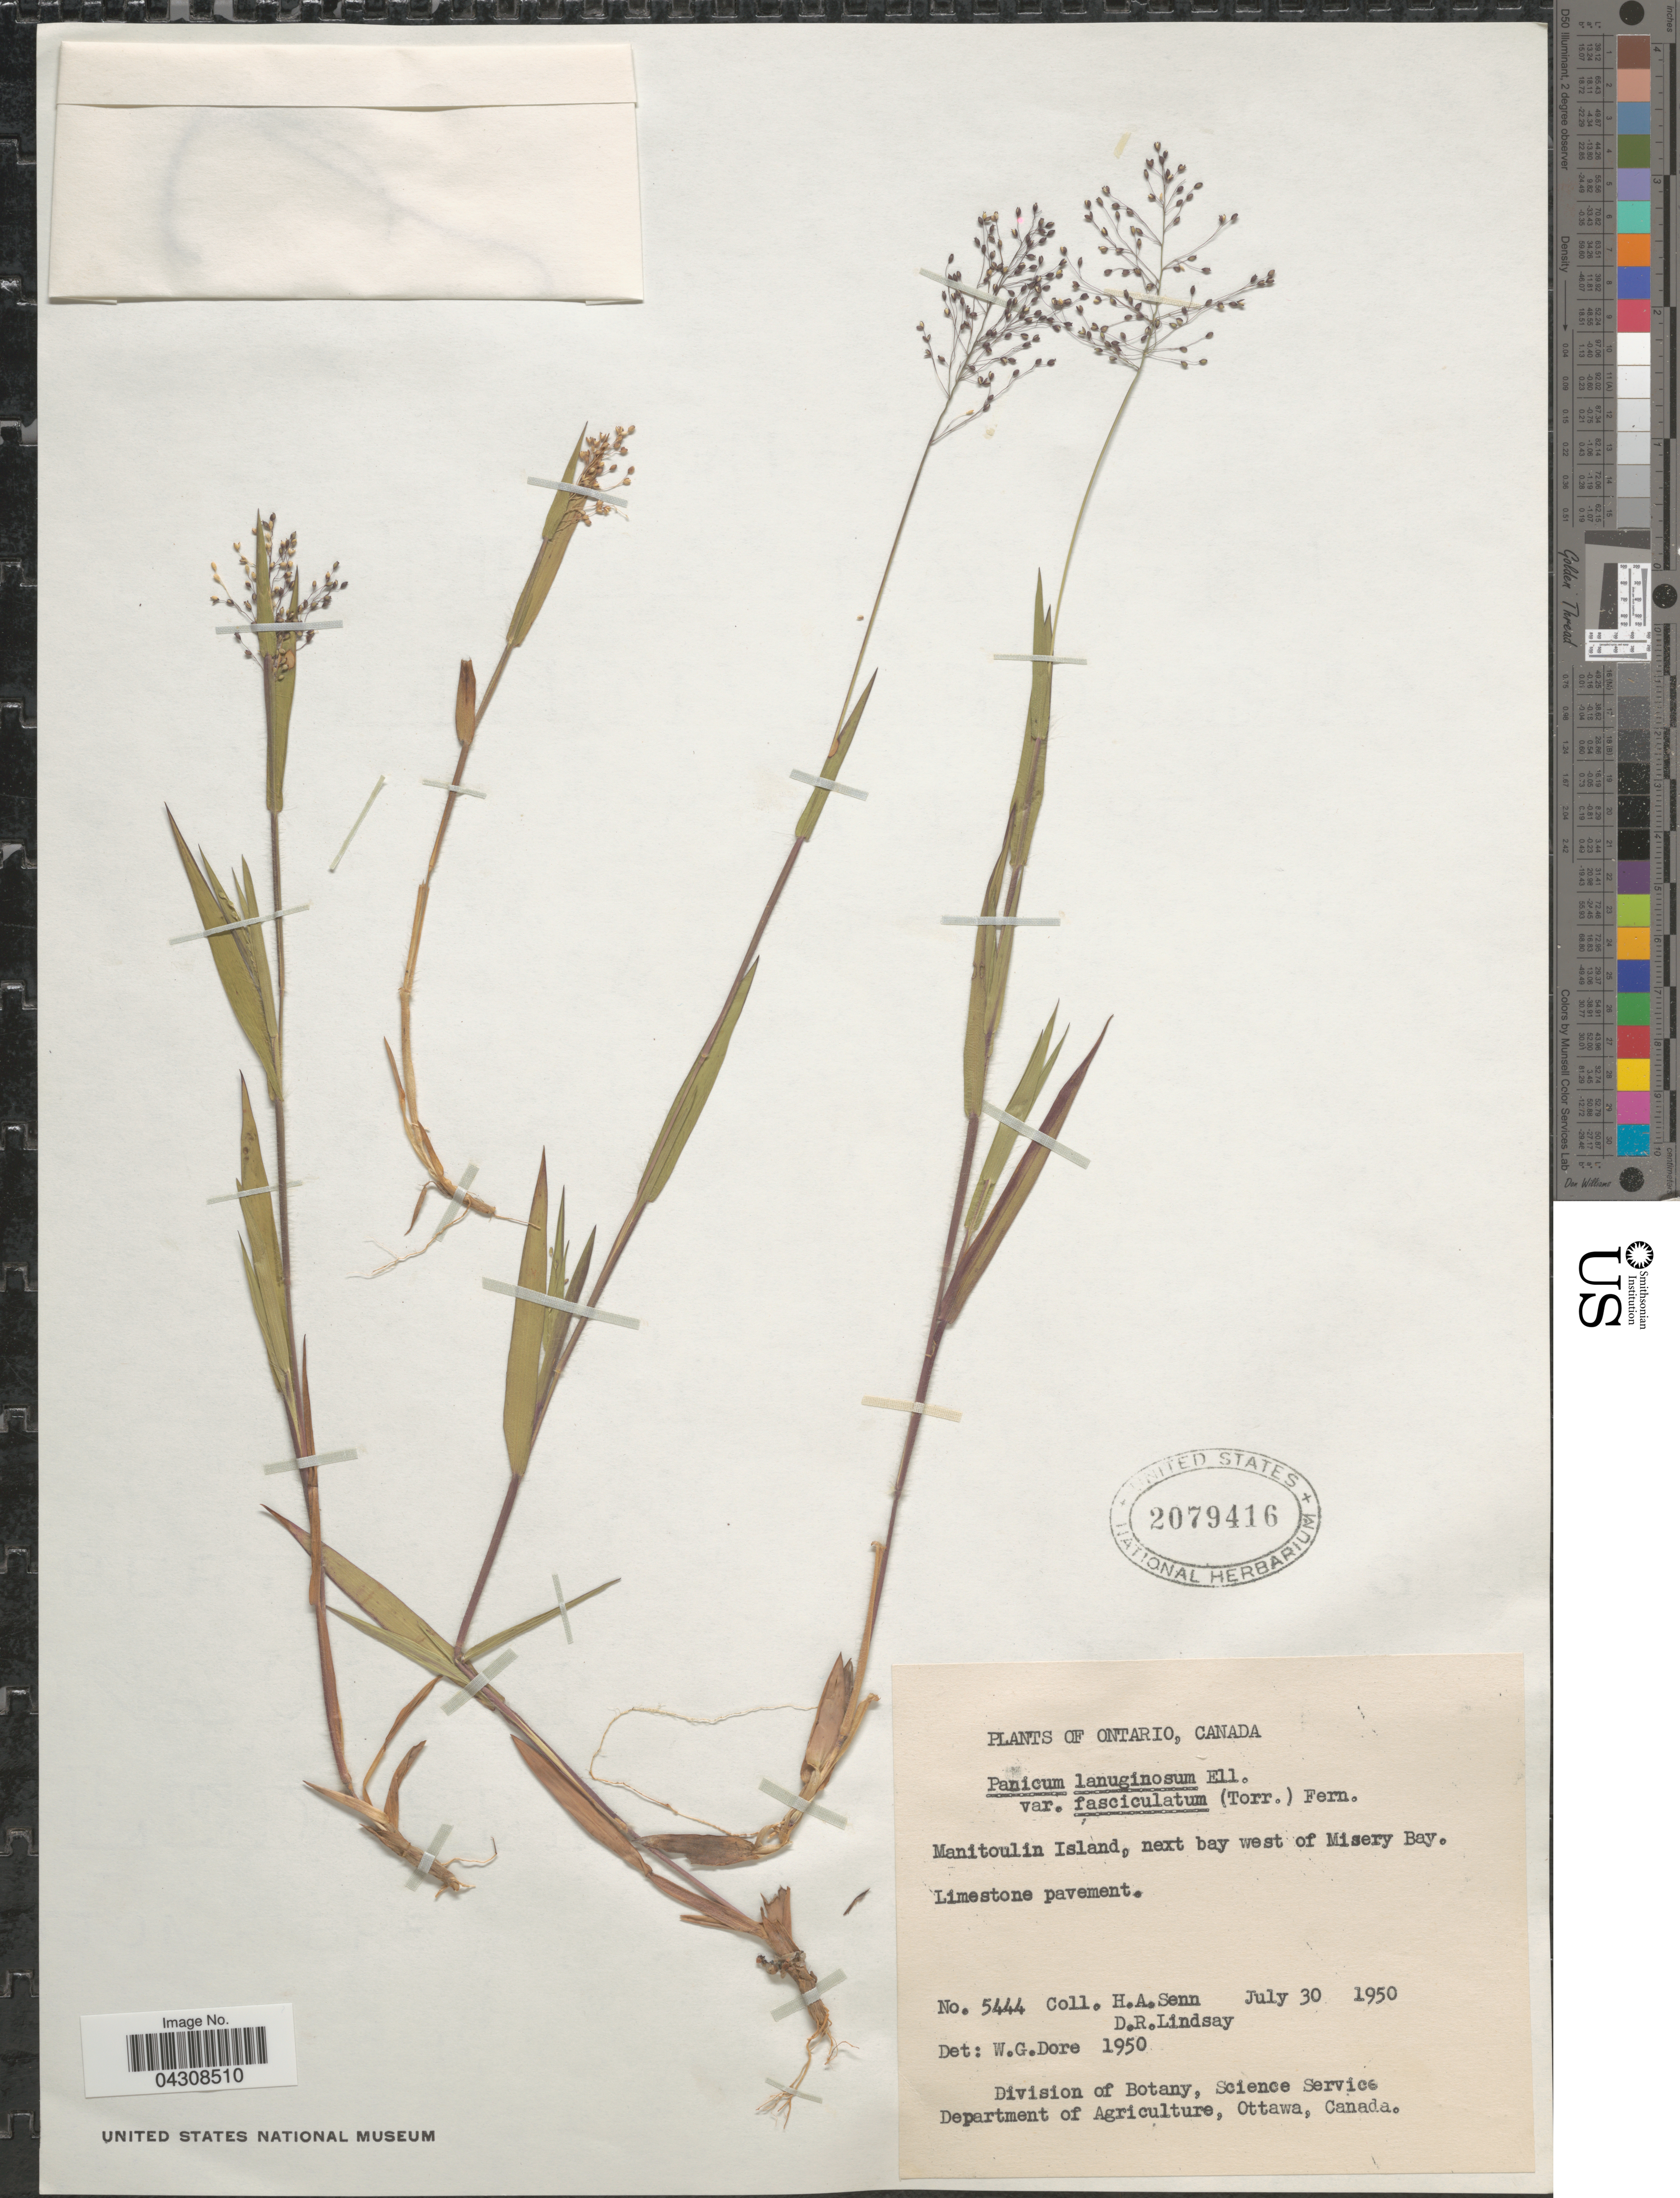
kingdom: Plantae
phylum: Tracheophyta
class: Liliopsida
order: Poales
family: Poaceae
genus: Dichanthelium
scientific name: Dichanthelium acuminatum var. acuminatum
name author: (Sw.) Gould & C.A. Clark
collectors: H. Senn & D. Lindsay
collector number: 5444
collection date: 1950-07-30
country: Canada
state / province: Ontario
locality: Manitoulin Island, next bay west of Misery Bay.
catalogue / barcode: US 2079416